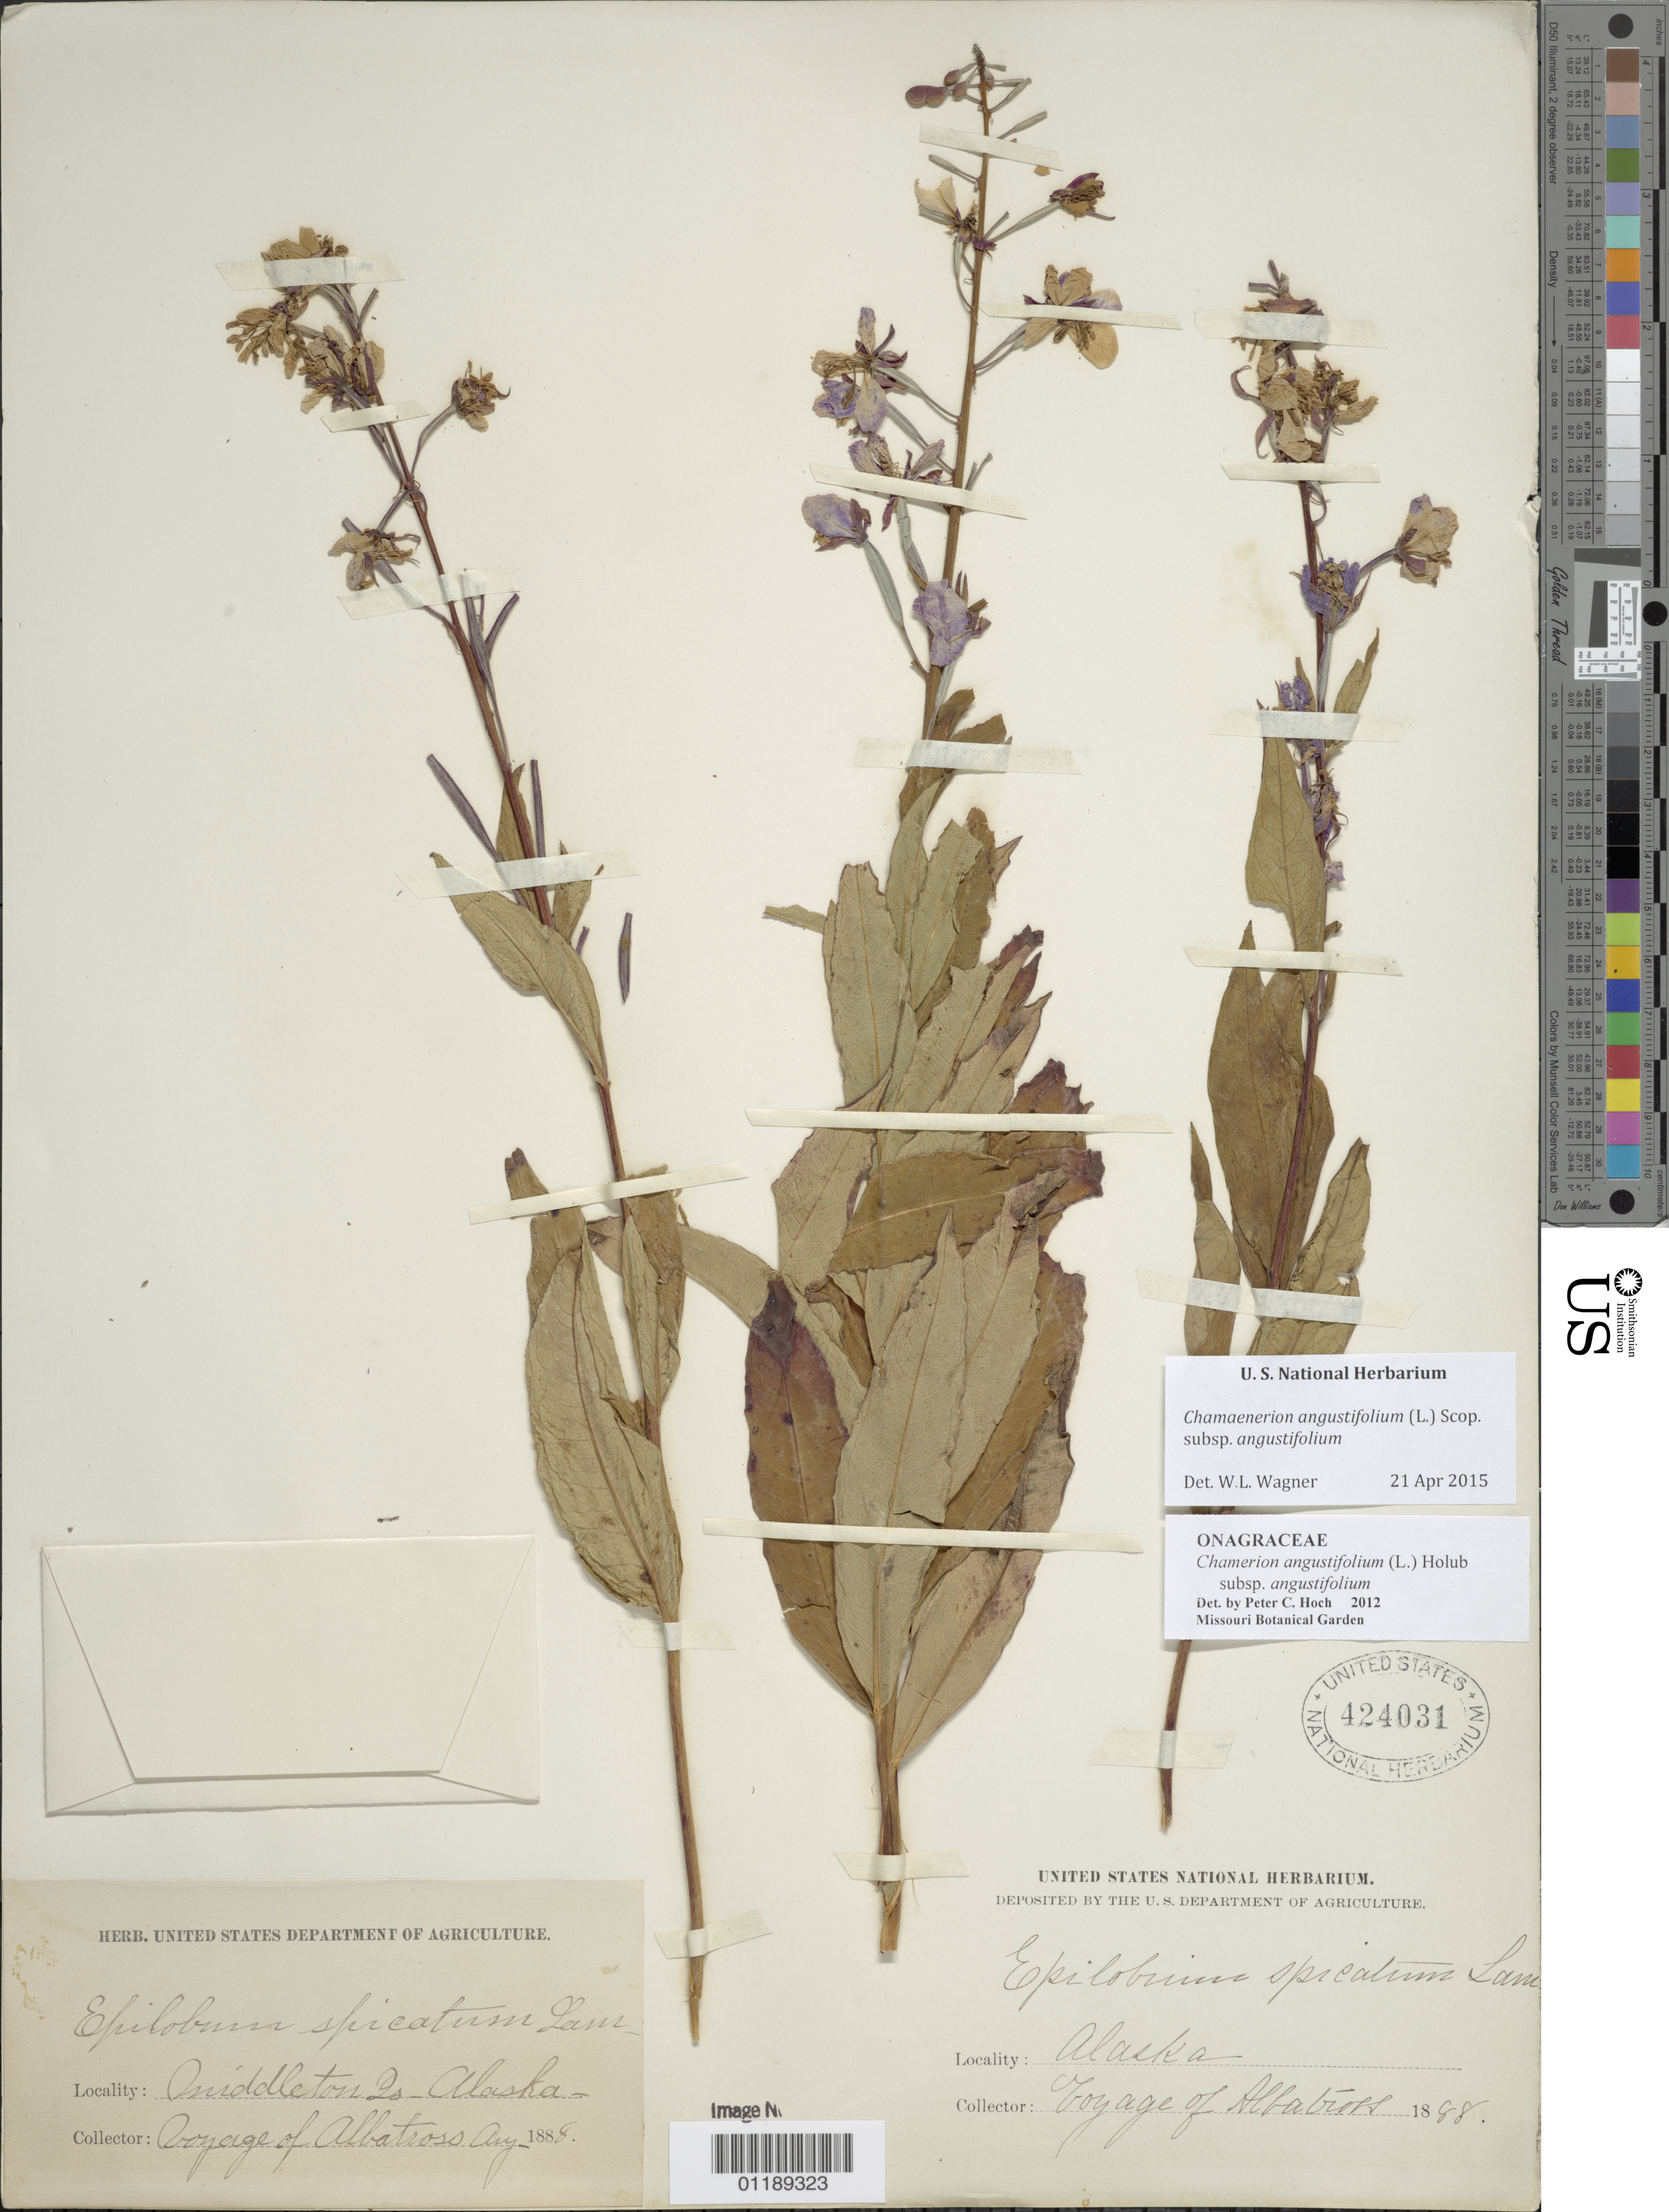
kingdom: Plantae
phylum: Tracheophyta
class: Magnoliopsida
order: Myrtales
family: Onagraceae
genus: Chamaenerion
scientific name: Chamaenerion angustifolium subsp. angustifolium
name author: (L.) Scop.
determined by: Wagner, W. L., (BOT), Smithsonian Institution - National Museum of Natural History (UNITED STATES)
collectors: "The Albatross"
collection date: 1888-08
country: United States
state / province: Alaska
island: Middleton Island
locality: Middleton Island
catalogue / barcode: US 424031